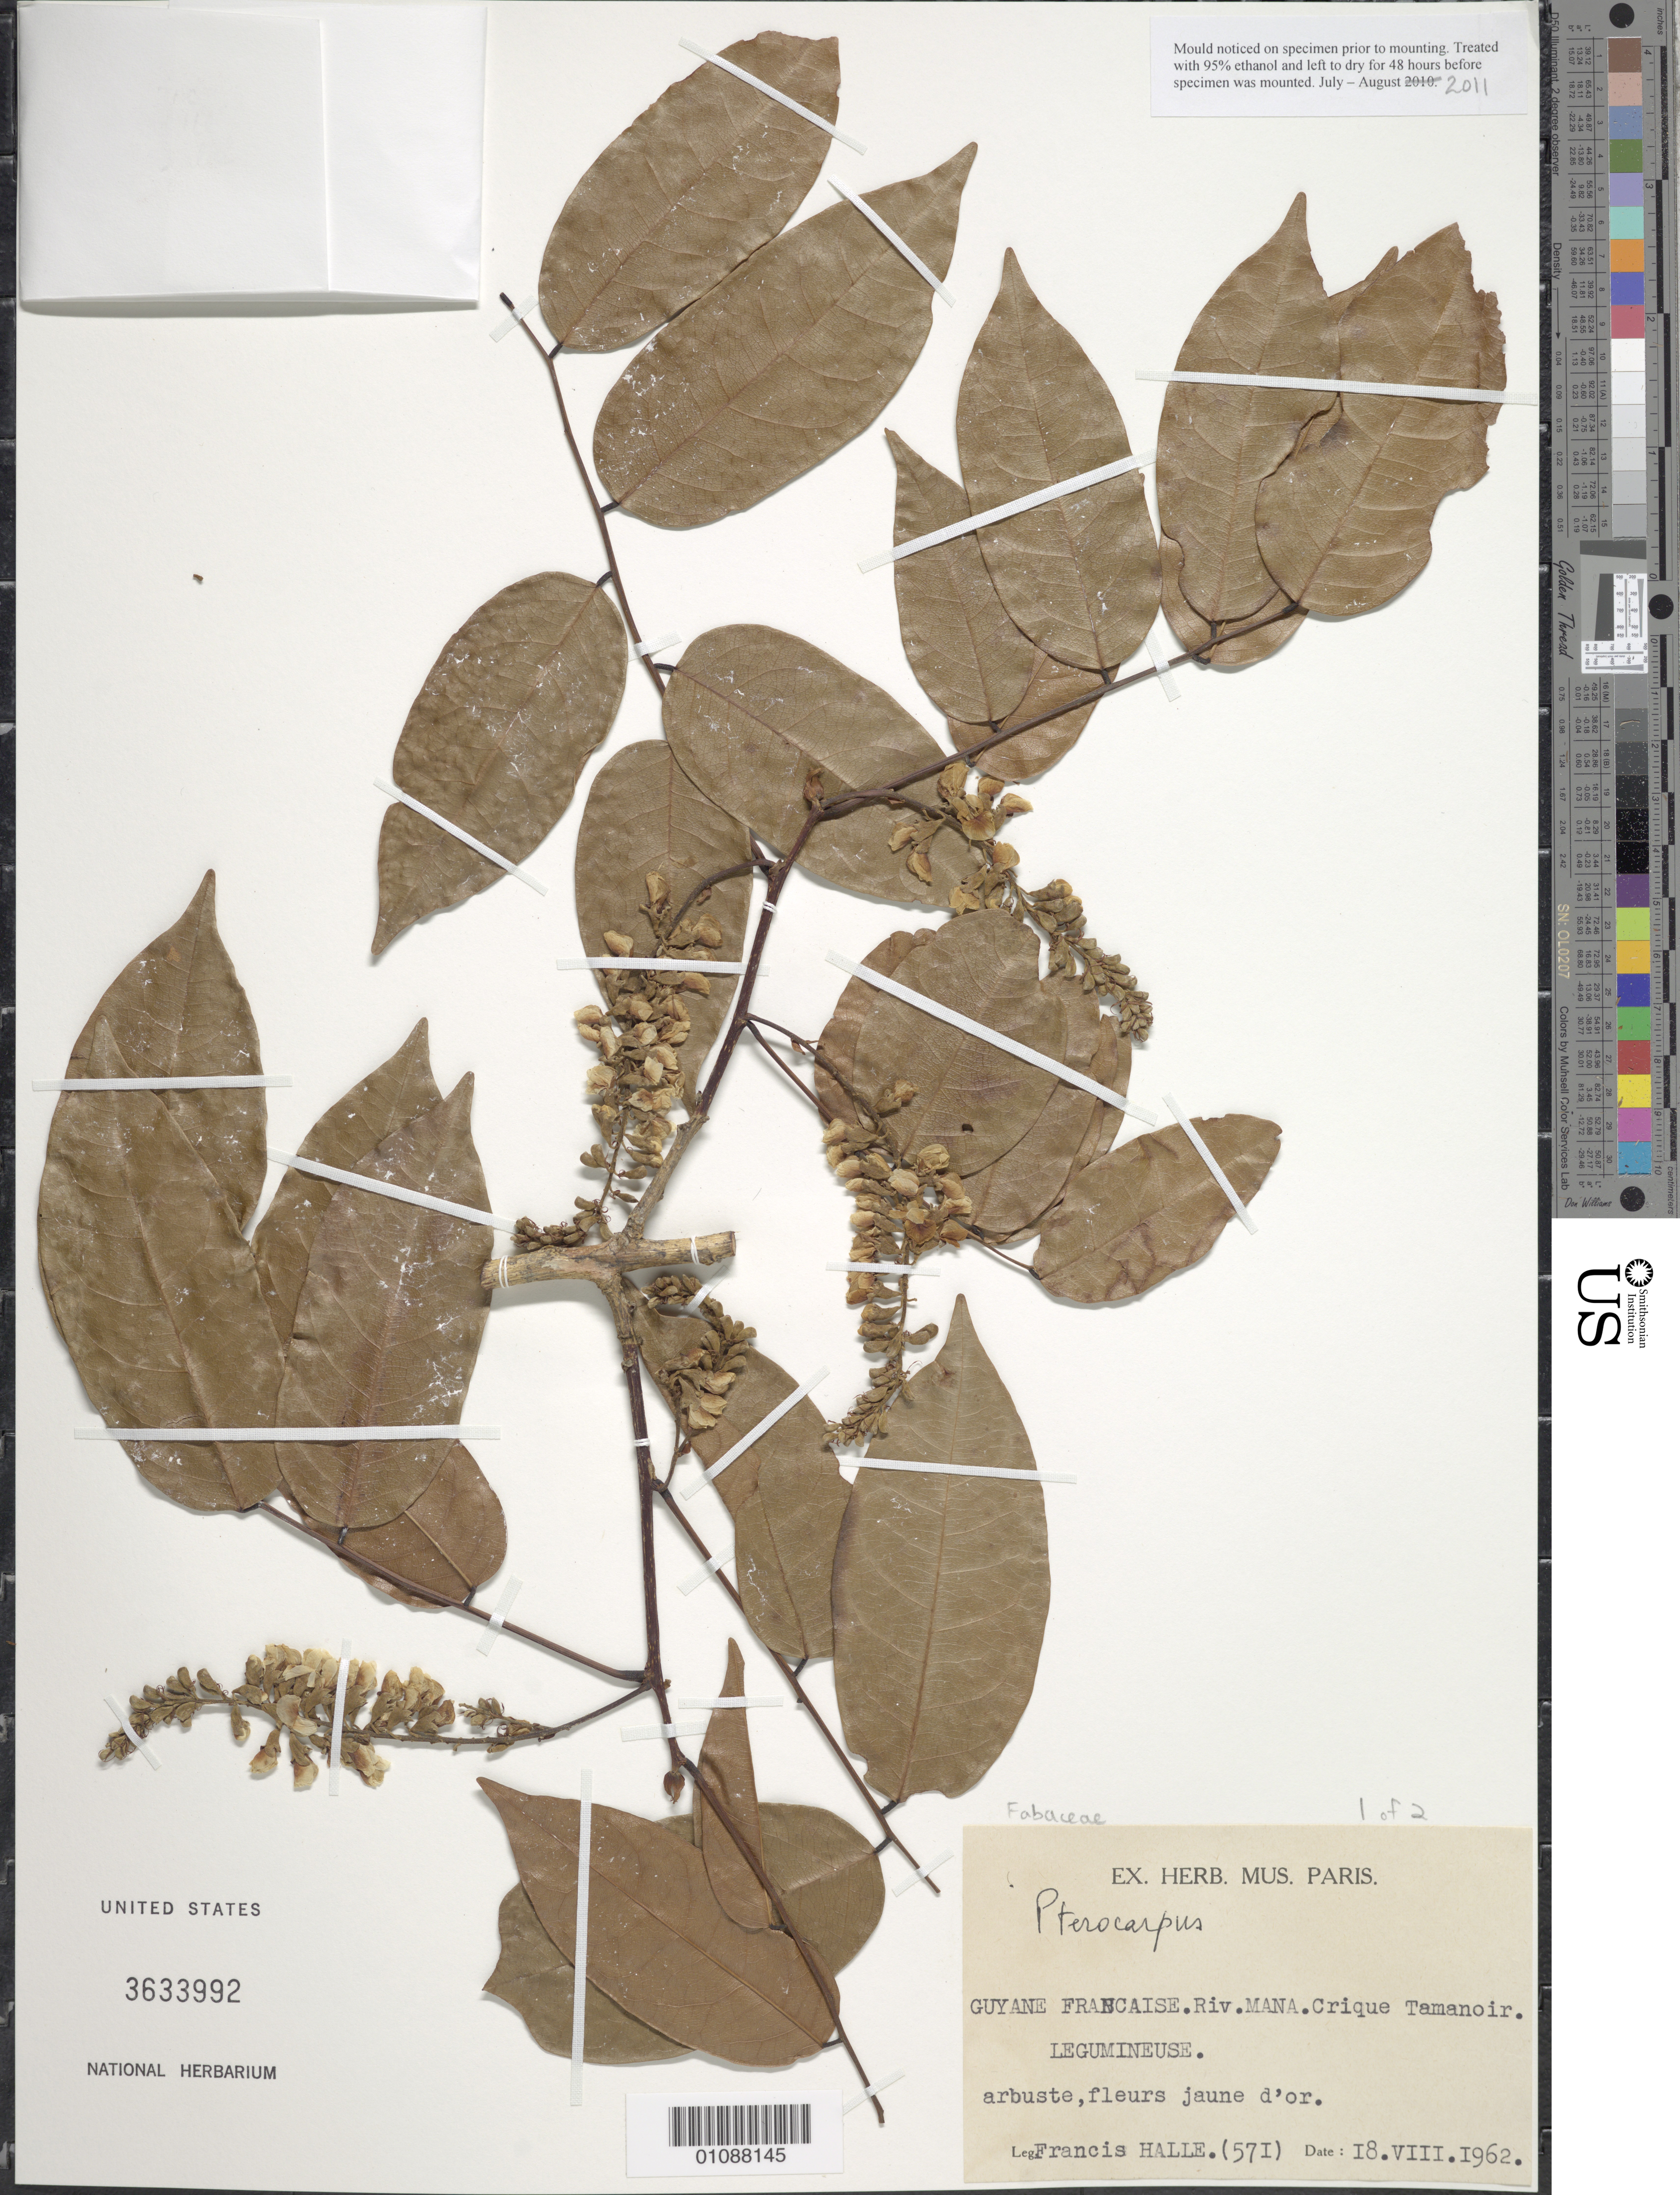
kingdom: Plantae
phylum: Tracheophyta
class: Magnoliopsida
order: Fabales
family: Fabaceae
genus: Pterocarpus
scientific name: Pterocarpus sp.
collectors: F. Hallé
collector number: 571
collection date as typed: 18-Aug-62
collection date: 1962-08-18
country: French Guiana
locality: Rivière Mana, Crique Tamanoir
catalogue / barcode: US 3633992